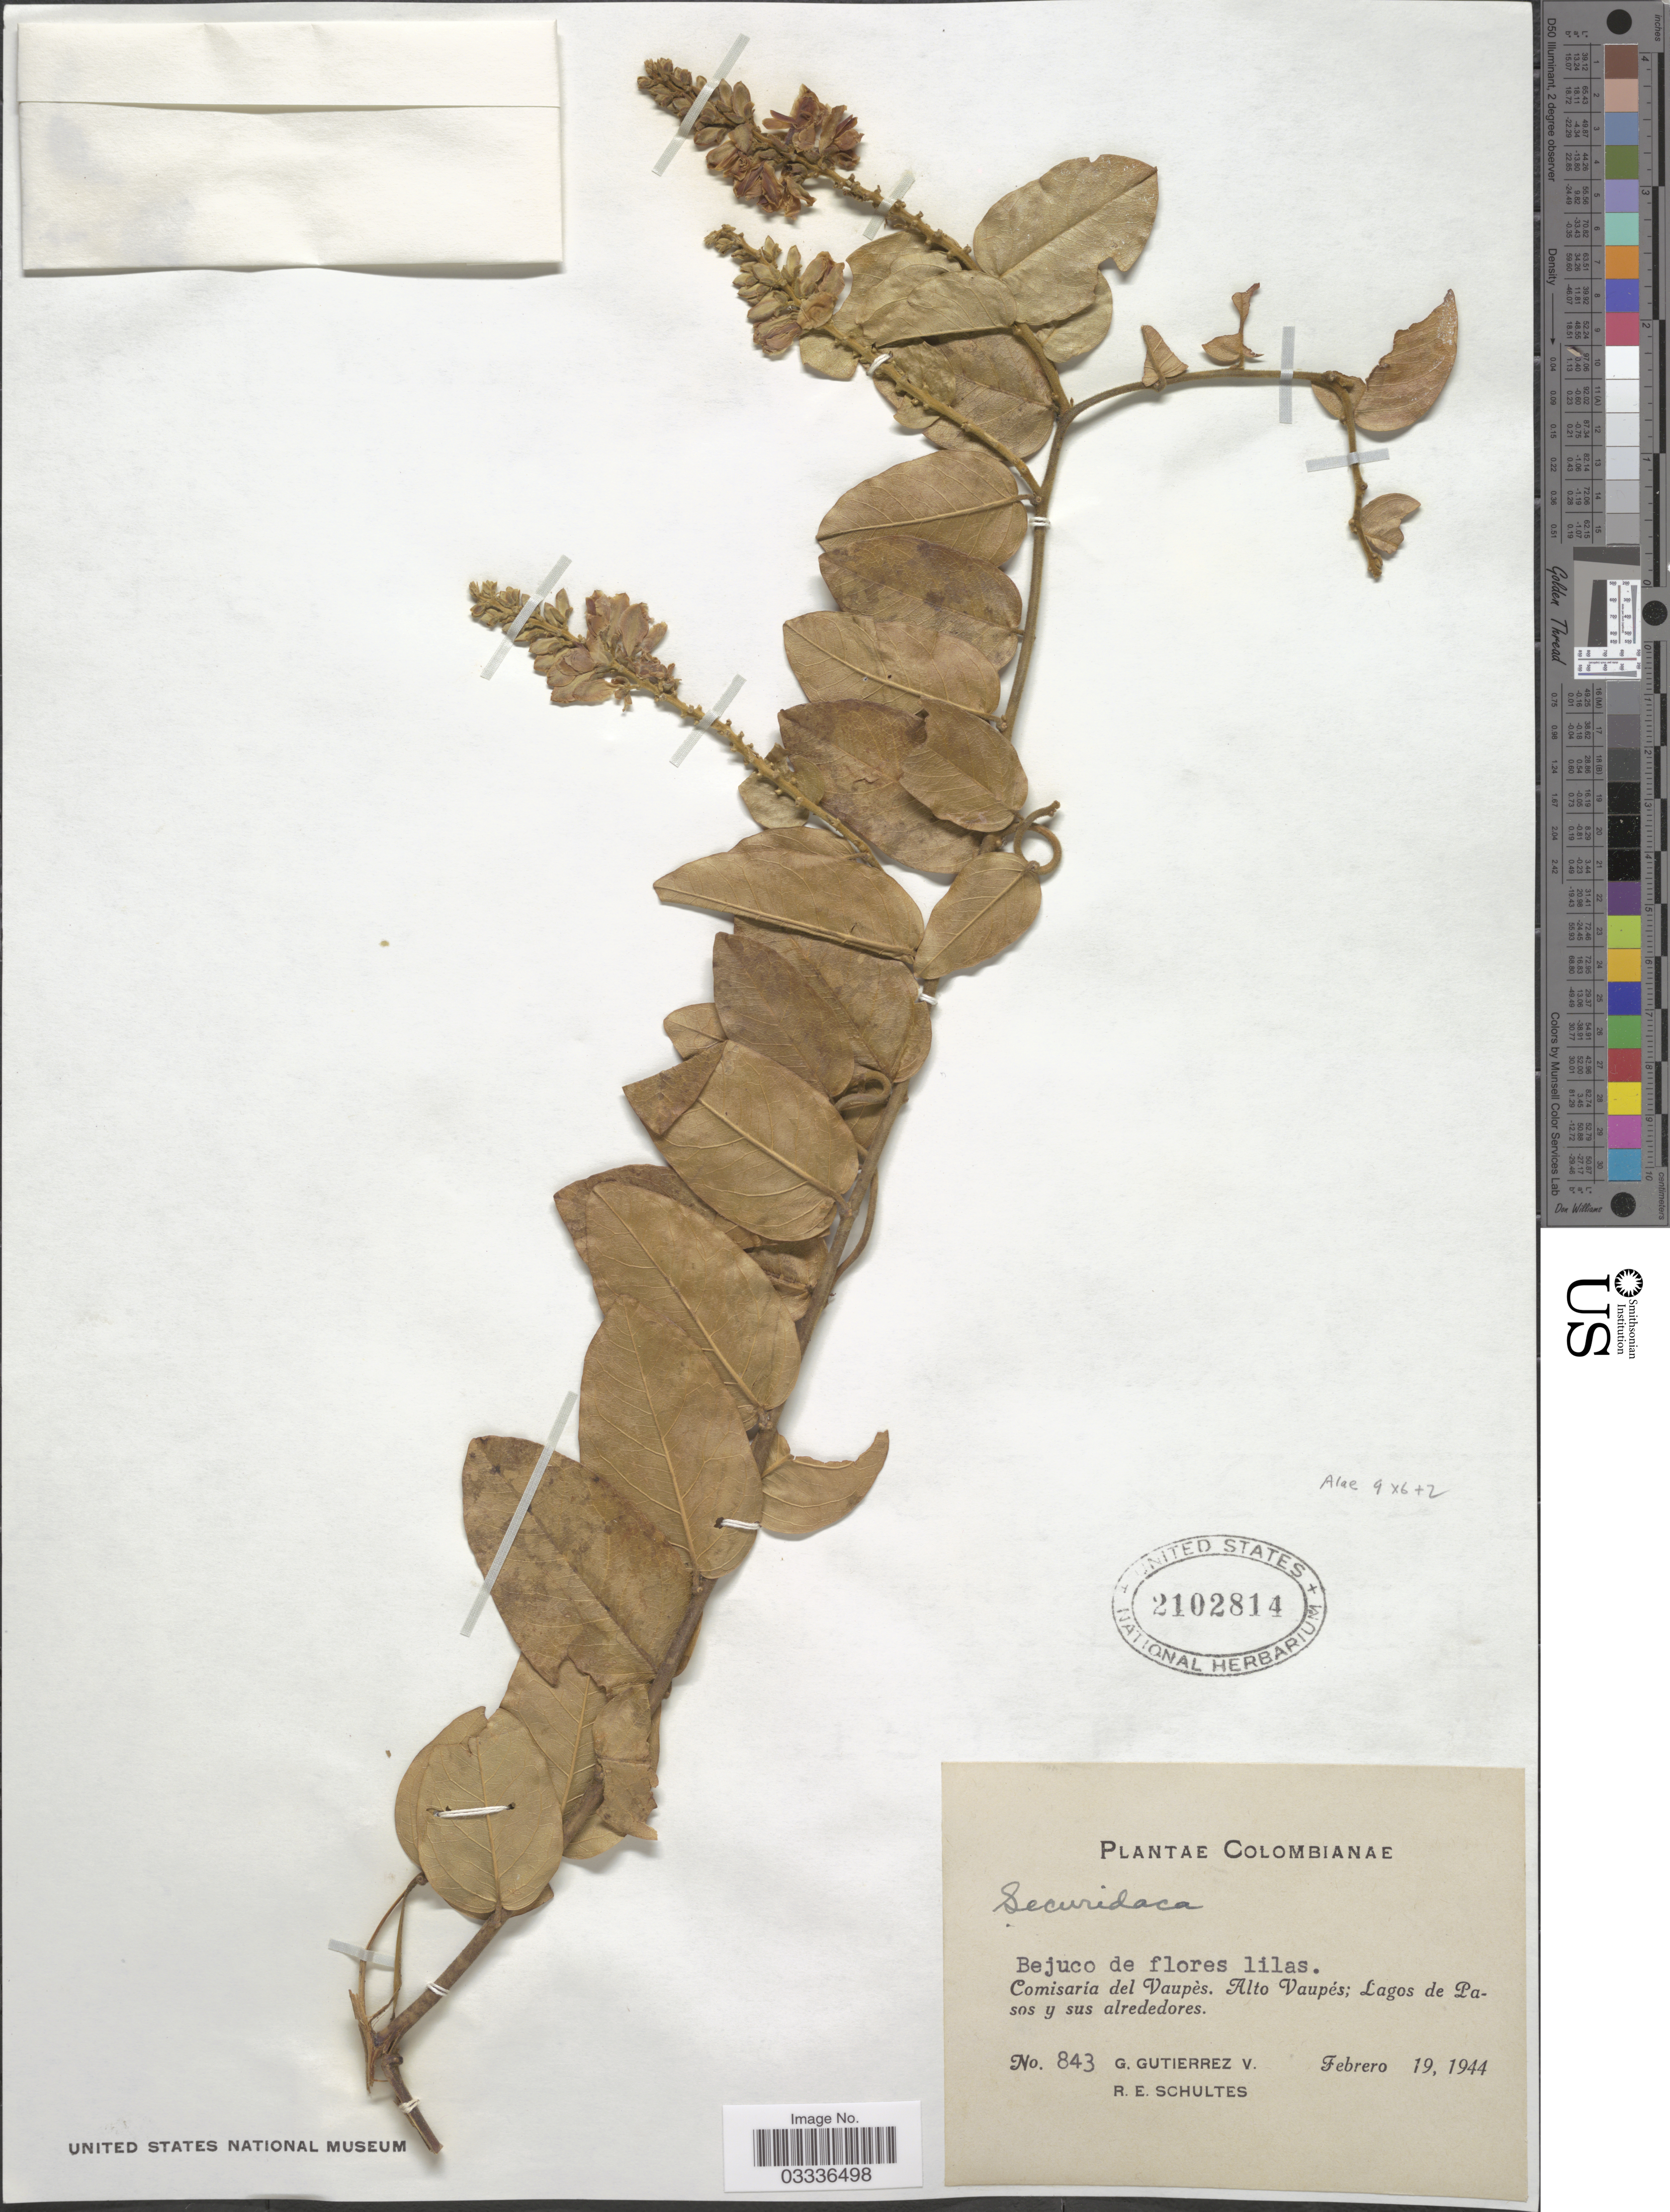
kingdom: Plantae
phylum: Tracheophyta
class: Magnoliopsida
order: Fabales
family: Polygalaceae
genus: Securidaca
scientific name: Securidaca pendula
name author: Bonpl.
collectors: G. Gutiérrez V. & R. E. Schultes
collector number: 843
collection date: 1944-02-19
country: Colombia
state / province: Vaupés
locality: Comisaría del Vaupès. Alto Vaupès; Lagos de Pasos y sus alrededores.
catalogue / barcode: US 2102814